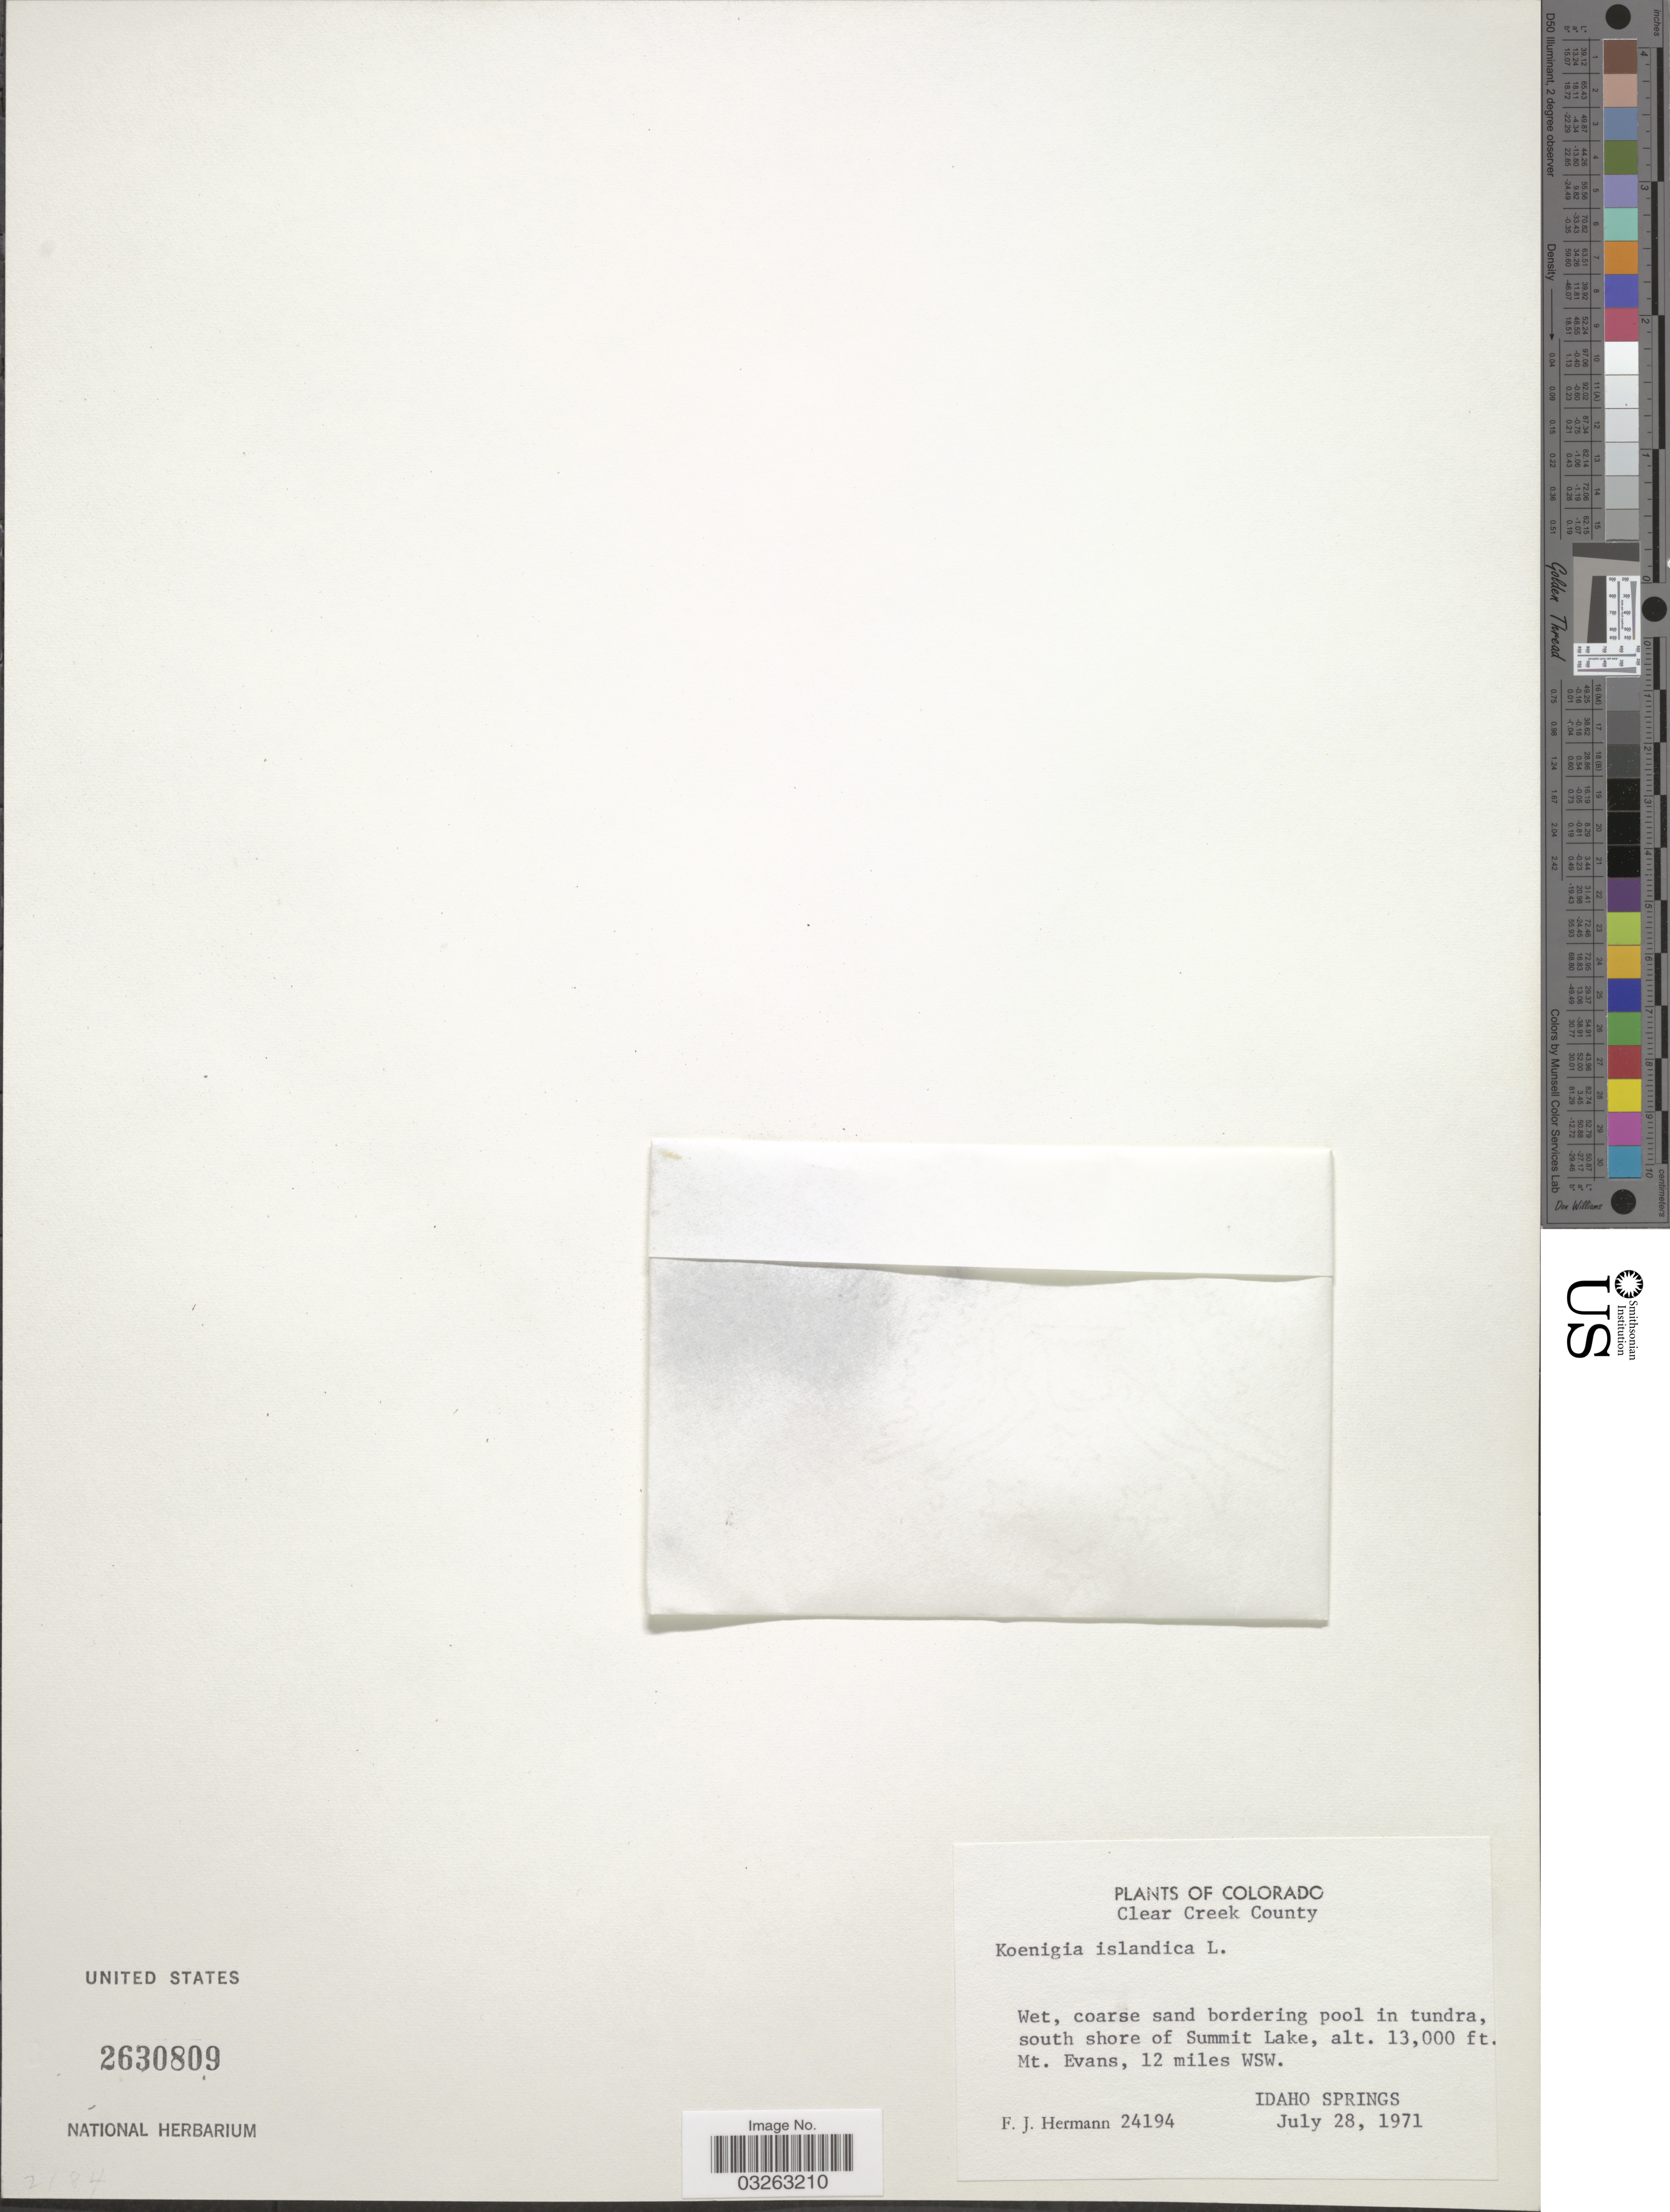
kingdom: Plantae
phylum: Tracheophyta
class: Magnoliopsida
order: Caryophyllales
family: Polygonaceae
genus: Koenigia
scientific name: Koenigia islandica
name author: L.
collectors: F. J. Hermann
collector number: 24194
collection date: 1971-07-28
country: United States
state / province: Colorado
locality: Clear Creek County. Bordering pool in tundra, south shore of Summit Lake. Mt. Evans, 12 miles WSW. Idaho Springs.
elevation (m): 3962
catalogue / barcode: US 2630809